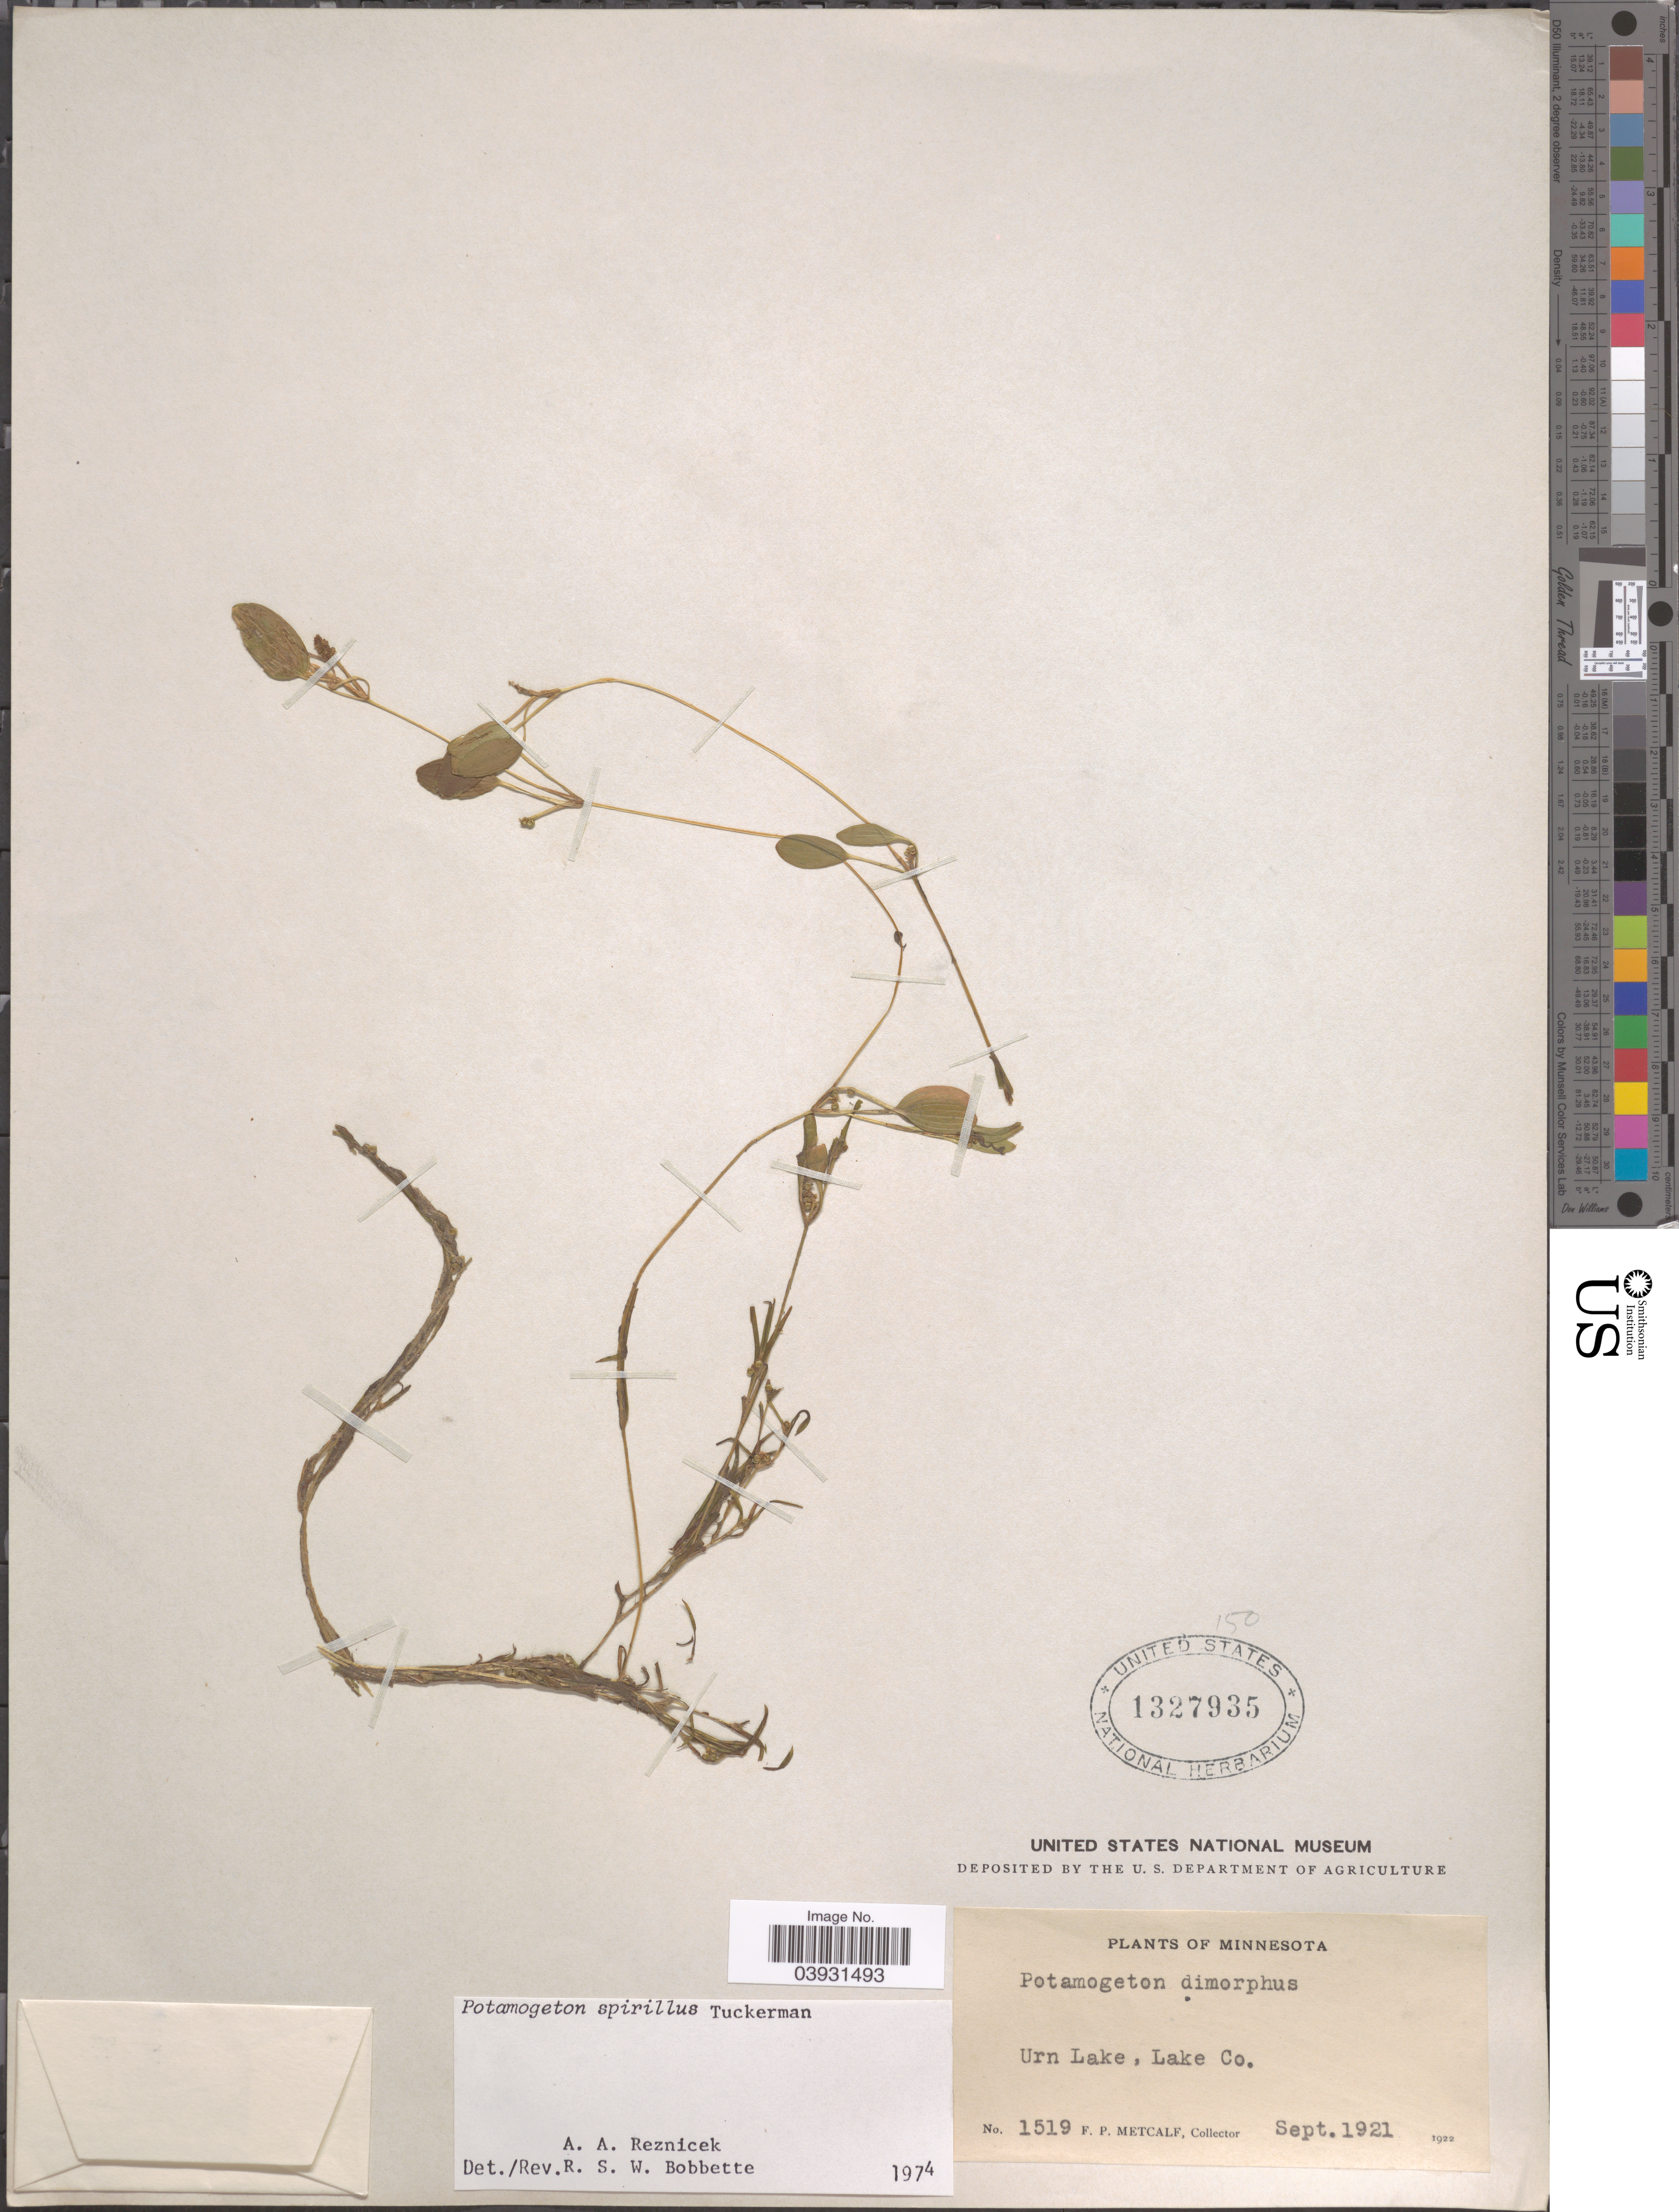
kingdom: Plantae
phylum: Tracheophyta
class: Liliopsida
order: Alismatales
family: Potamogetonaceae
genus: Potamogeton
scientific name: Potamogeton spirillus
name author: Tuck.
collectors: F. Metcalf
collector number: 1519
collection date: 1921-09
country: United States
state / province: Minnesota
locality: Urn Lake, Lake Co.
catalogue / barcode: US 1327935